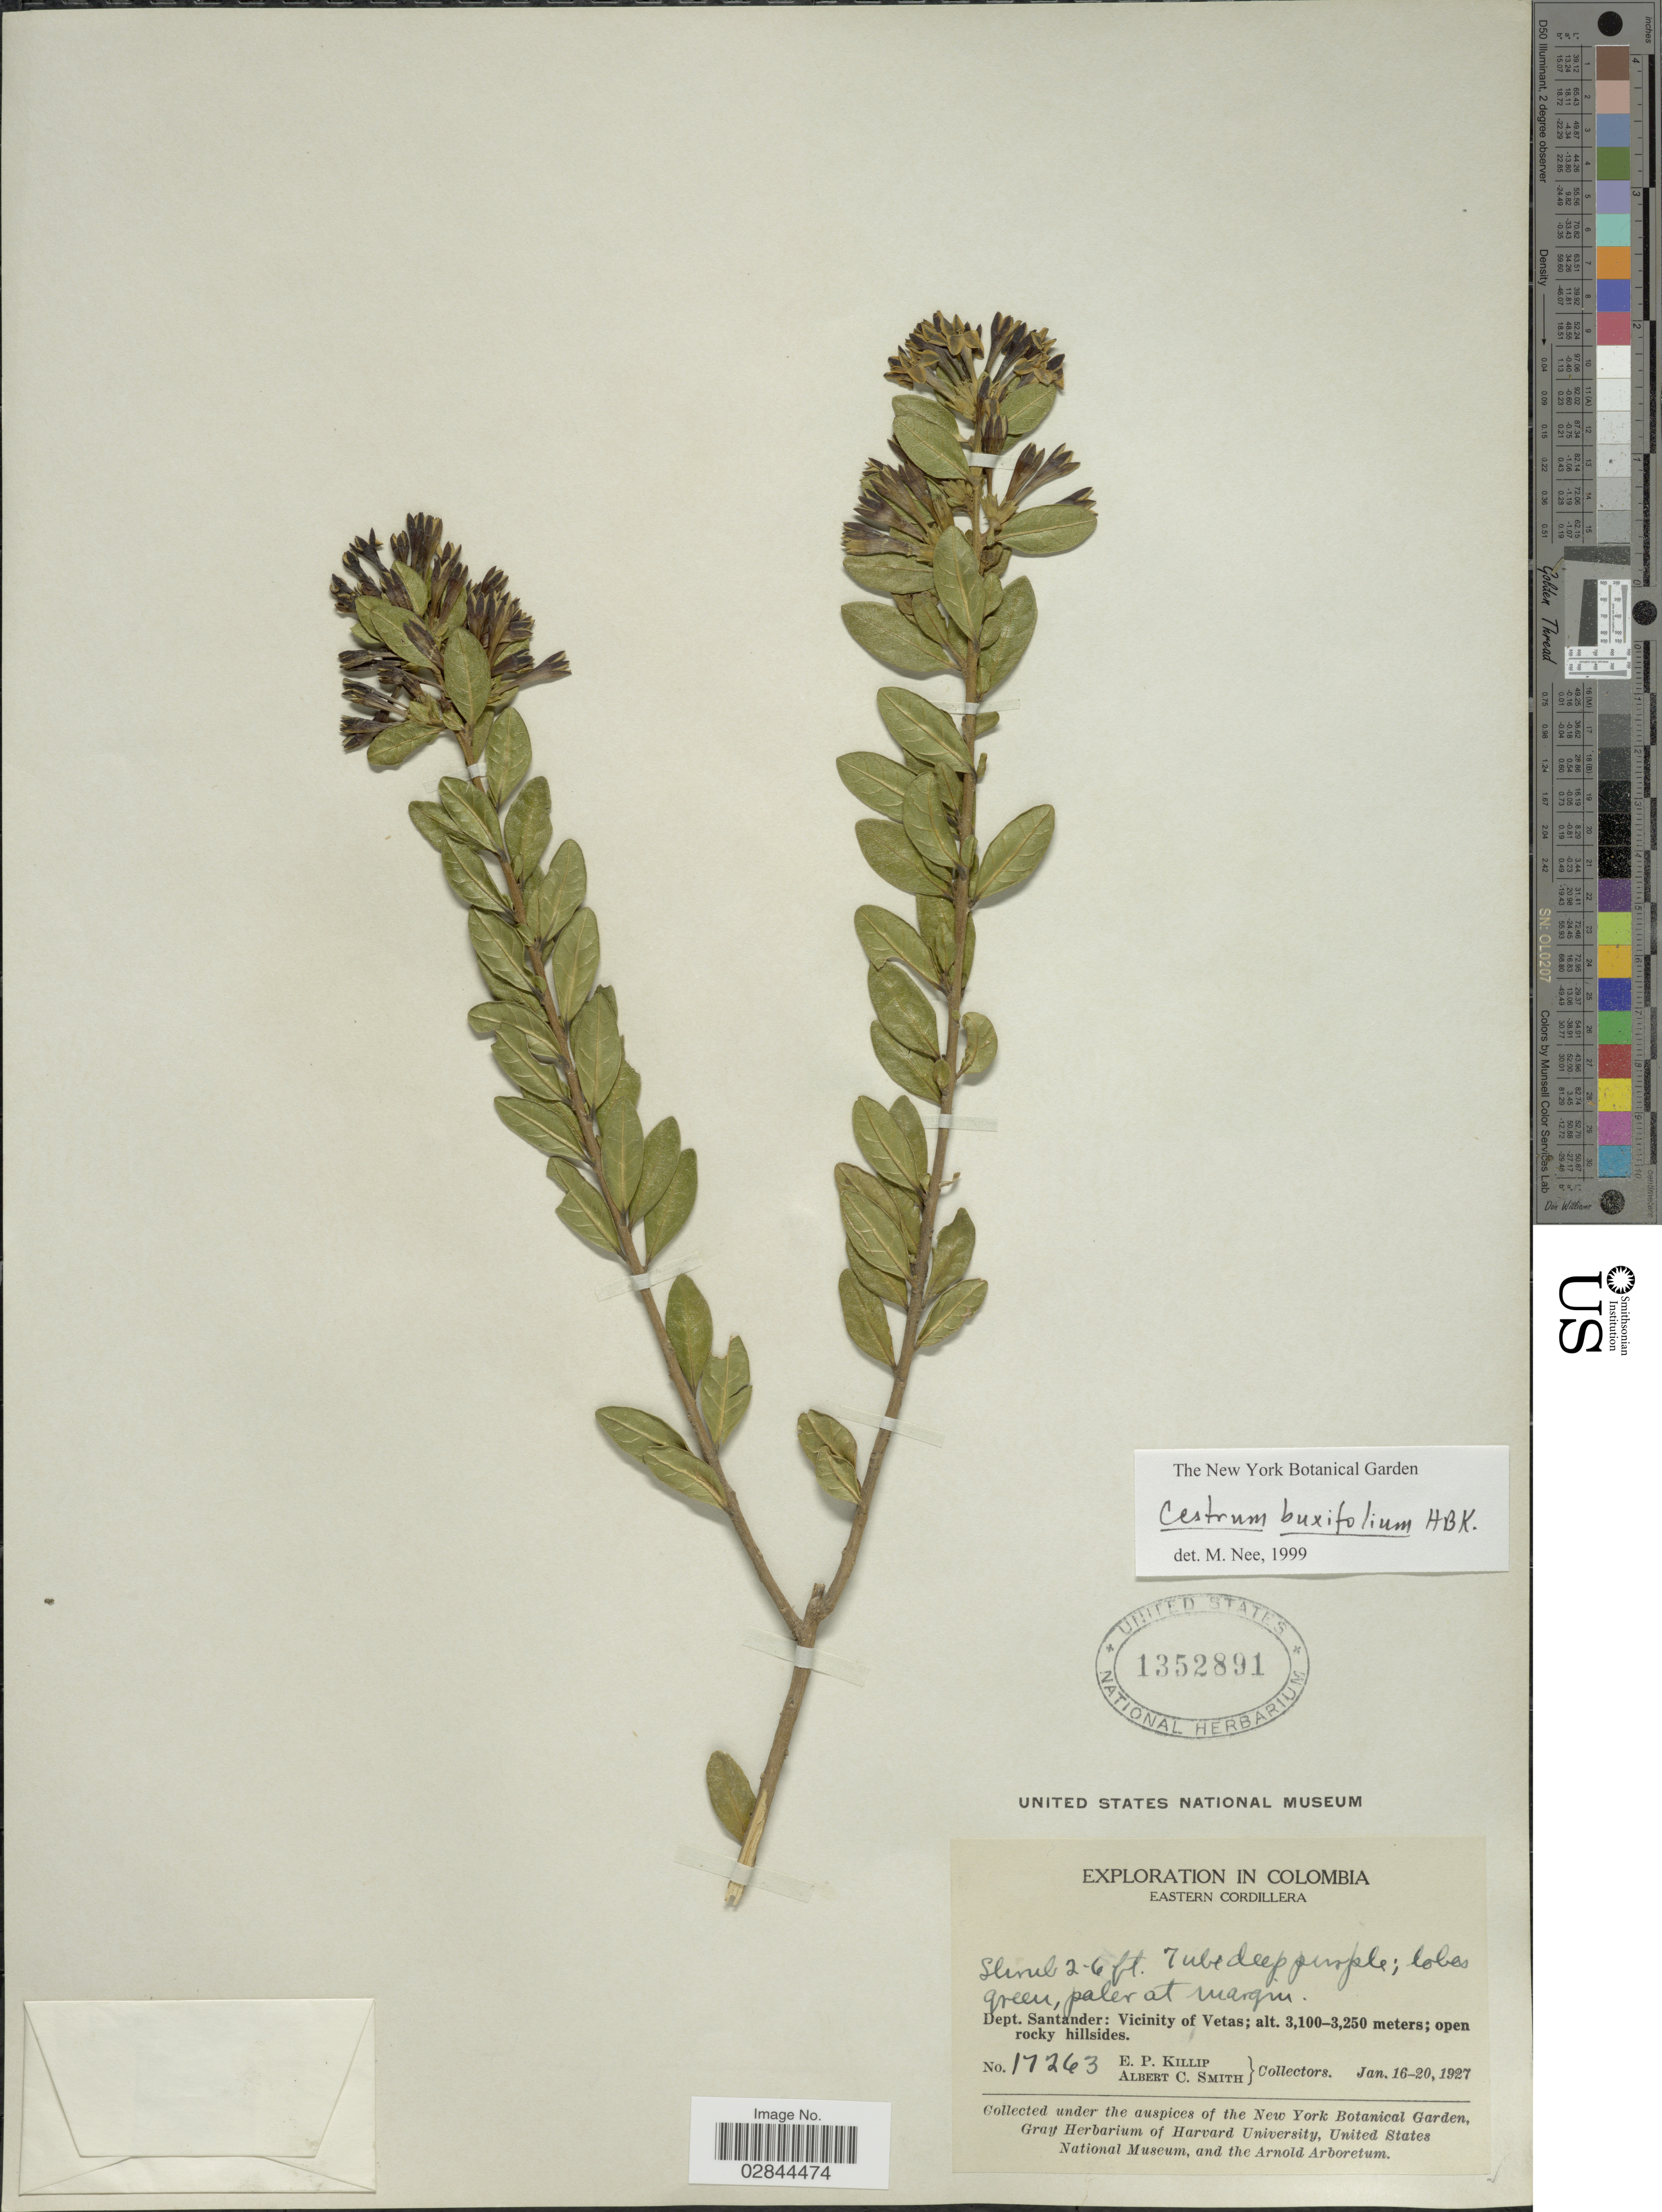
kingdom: Plantae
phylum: Tracheophyta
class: Magnoliopsida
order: Solanales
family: Solanaceae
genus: Cestrum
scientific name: Cestrum buxifolium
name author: Kunth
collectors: E. P. Killip & A. C. Smith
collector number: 17263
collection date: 1927-01-16/1927-01-20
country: Colombia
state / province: Santander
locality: Eastern Cordillera. Dept. Santander: Vicinity of Vetas.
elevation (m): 3100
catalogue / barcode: US 1352891